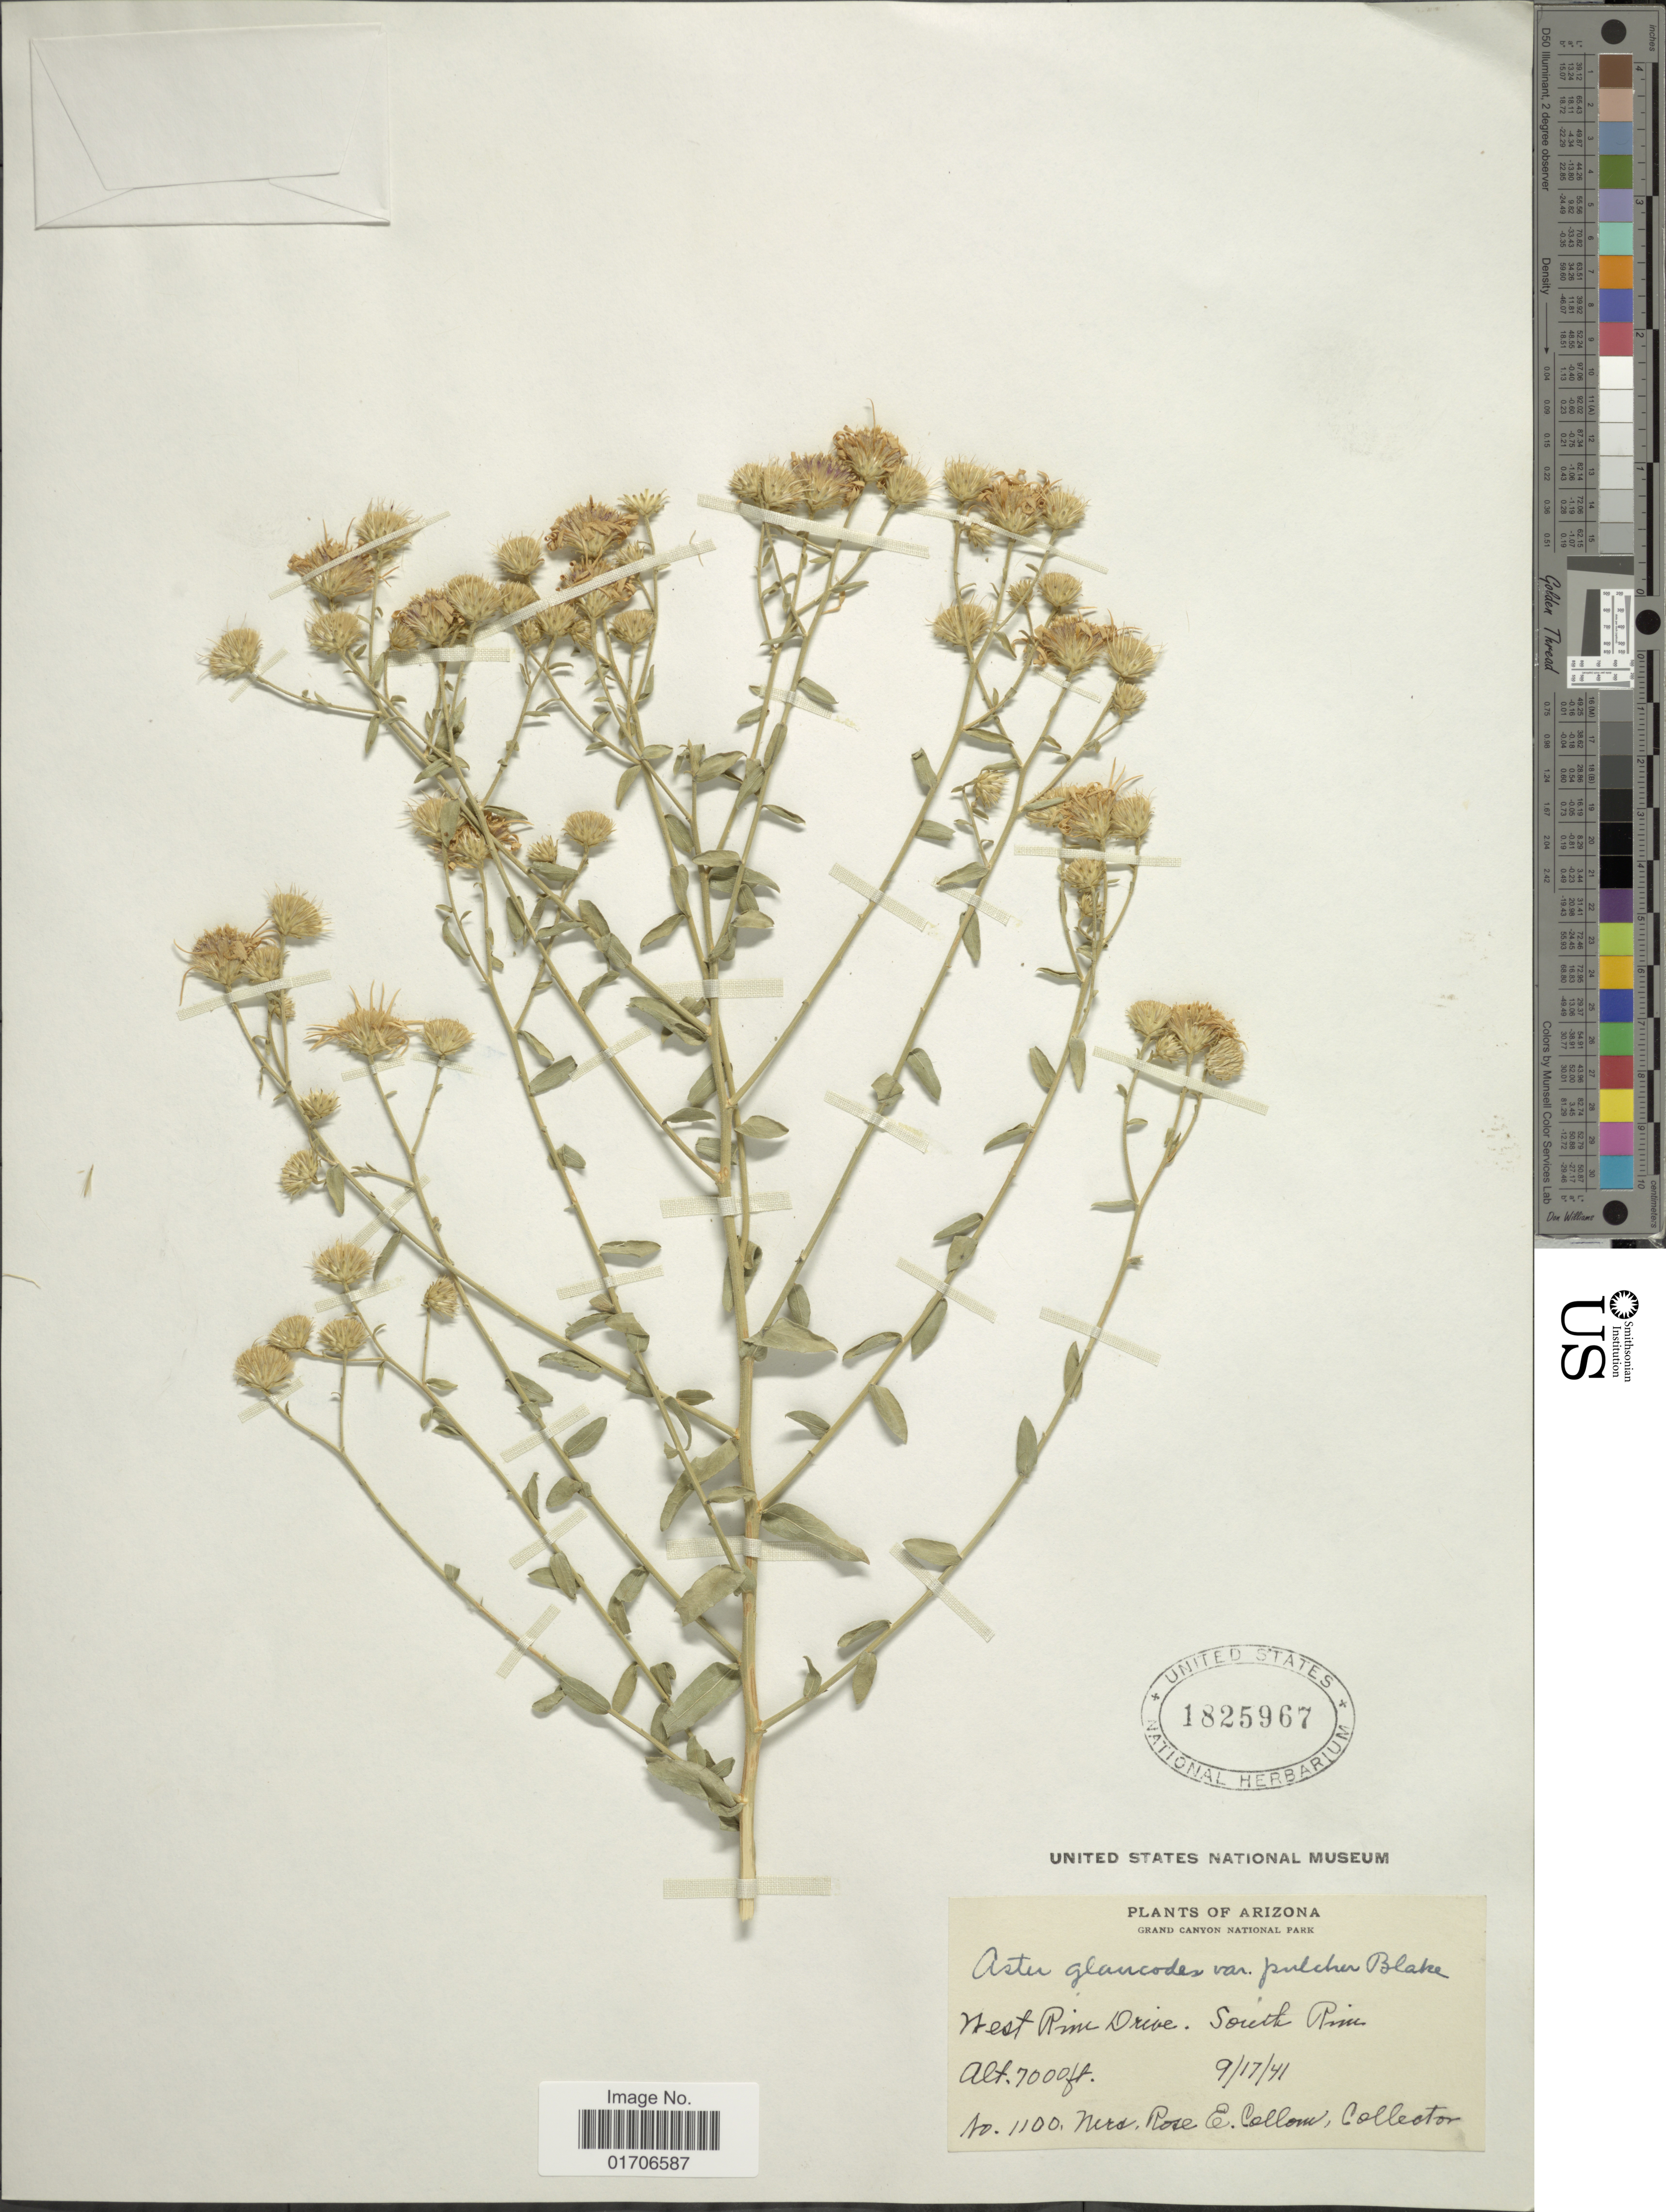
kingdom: Plantae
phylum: Tracheophyta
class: Magnoliopsida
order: Asterales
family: Asteraceae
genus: Eurybia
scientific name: Eurybia pulchra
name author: (S.F. Blake) G.L. Nesom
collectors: R. E. Collom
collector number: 1100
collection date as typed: Transcribed d/m/y: 17/9/41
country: United States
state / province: Arizona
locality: Grand Canyon National Park. West Pine Drive. South Rim.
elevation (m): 2134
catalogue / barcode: US 1825967